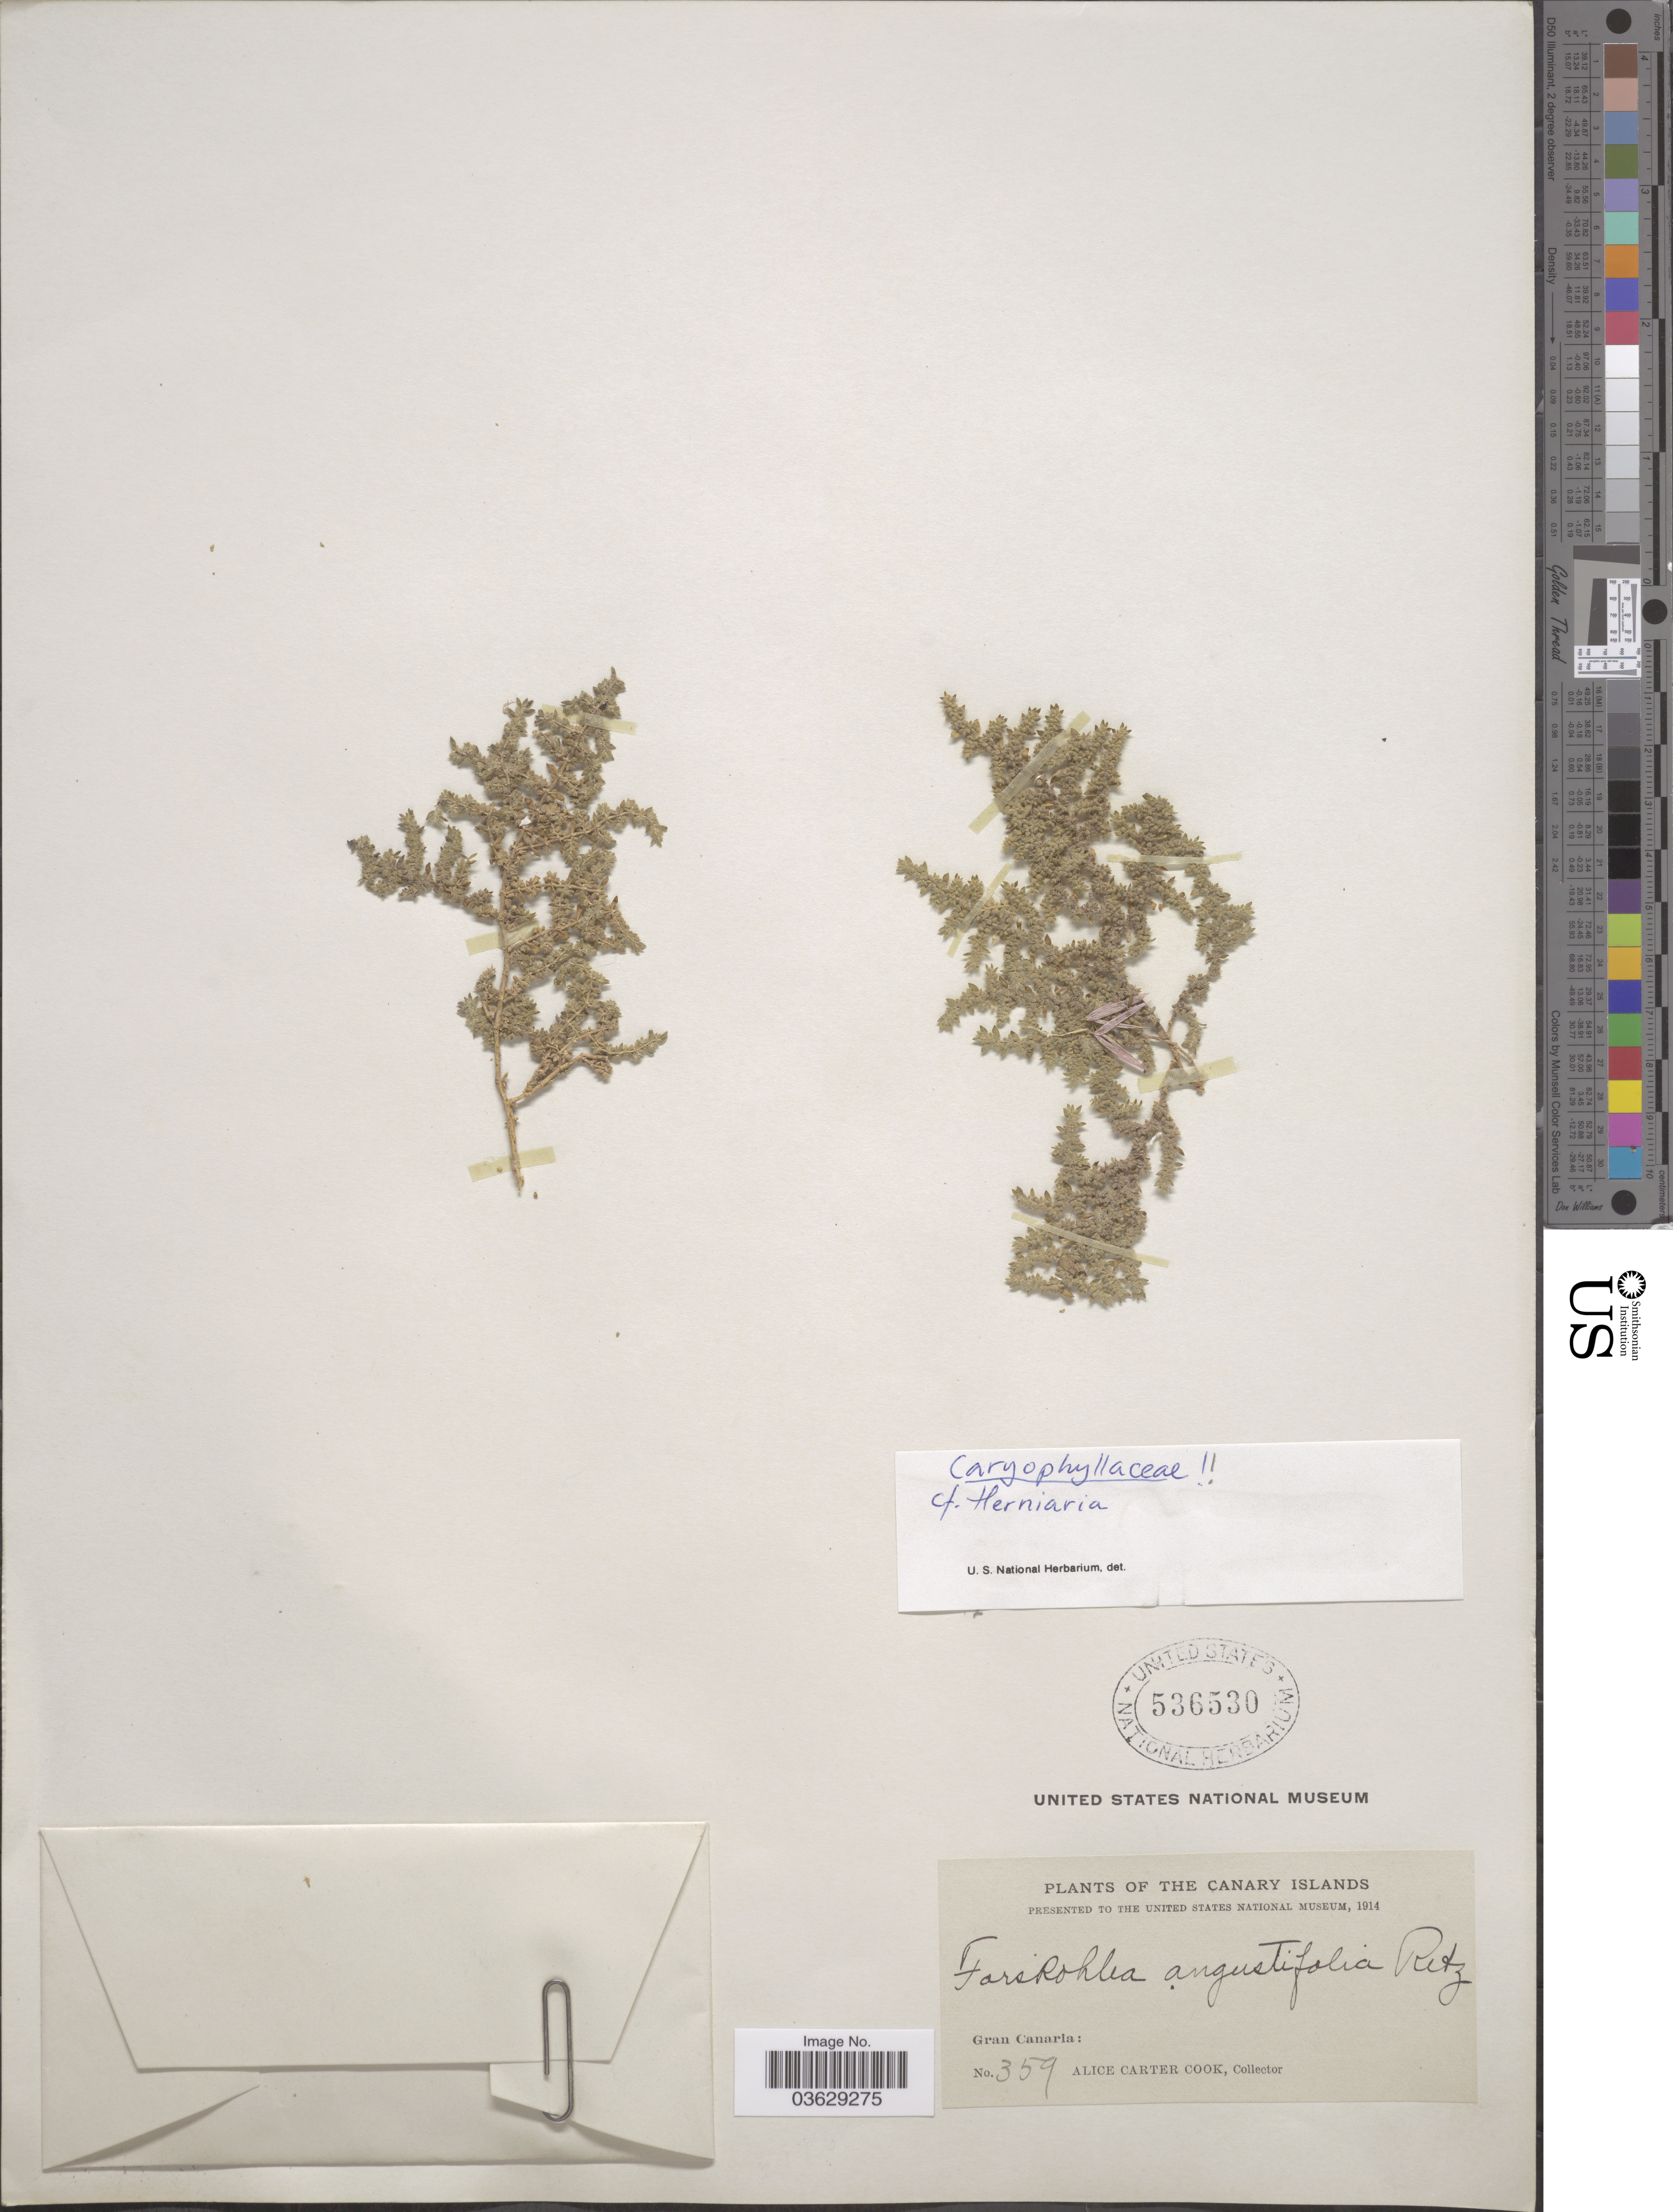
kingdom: Plantae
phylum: Tracheophyta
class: Magnoliopsida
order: Caryophyllales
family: Caryophyllaceae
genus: Herniaria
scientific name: Herniaria sp.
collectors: Alice C. Cook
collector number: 359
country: Spain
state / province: Canarias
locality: The Canary Islands. Gran Canaria.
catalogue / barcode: US 536530